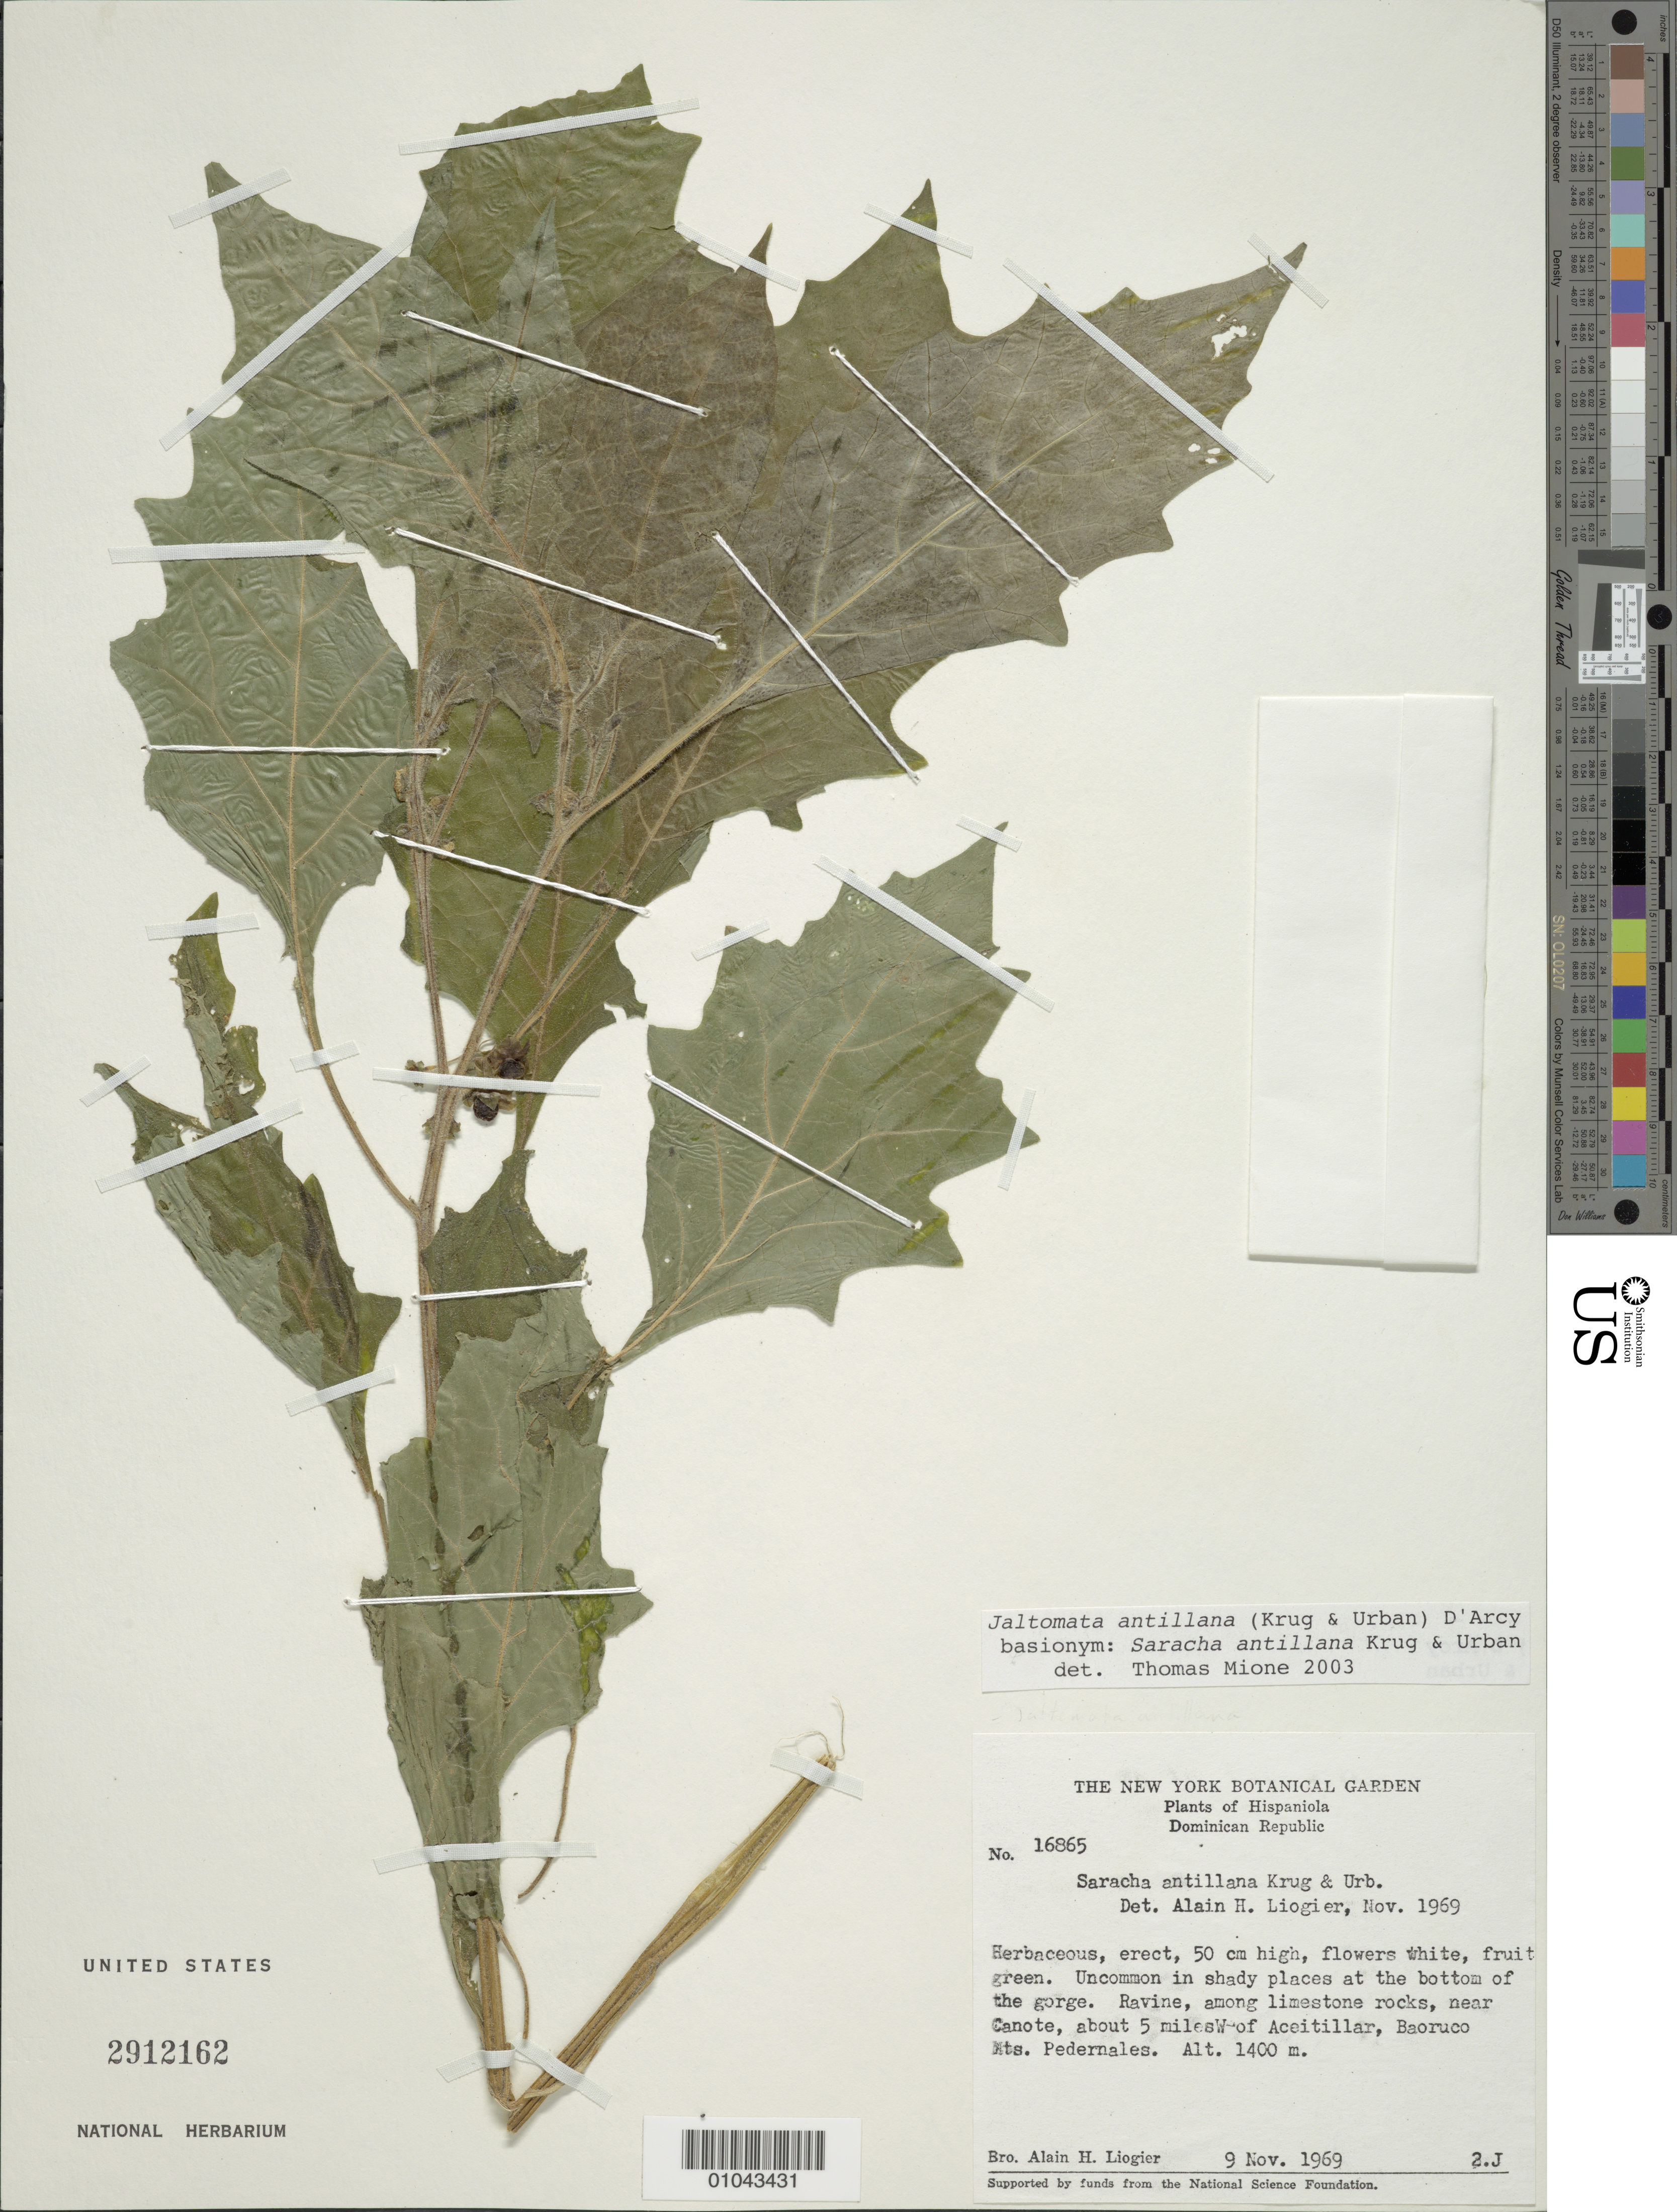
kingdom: Plantae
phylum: Tracheophyta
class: Magnoliopsida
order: Solanales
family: Solanaceae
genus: Jaltomata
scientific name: Jaltomata antillana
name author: (Krug & Urb.) D'Arcy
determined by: Mione, Thomas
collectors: A. H. Liogier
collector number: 16865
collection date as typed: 09 Nov 1969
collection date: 1969-11-09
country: Dominican Republic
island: Hispaniola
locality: Near Canote, about 5 miles W of Accitillar, Baoruco Mts. Pedernales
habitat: Uncommon in shady places at the bottom of the gorge. Ravine, among limestone rocks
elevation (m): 1400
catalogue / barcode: US 2912162